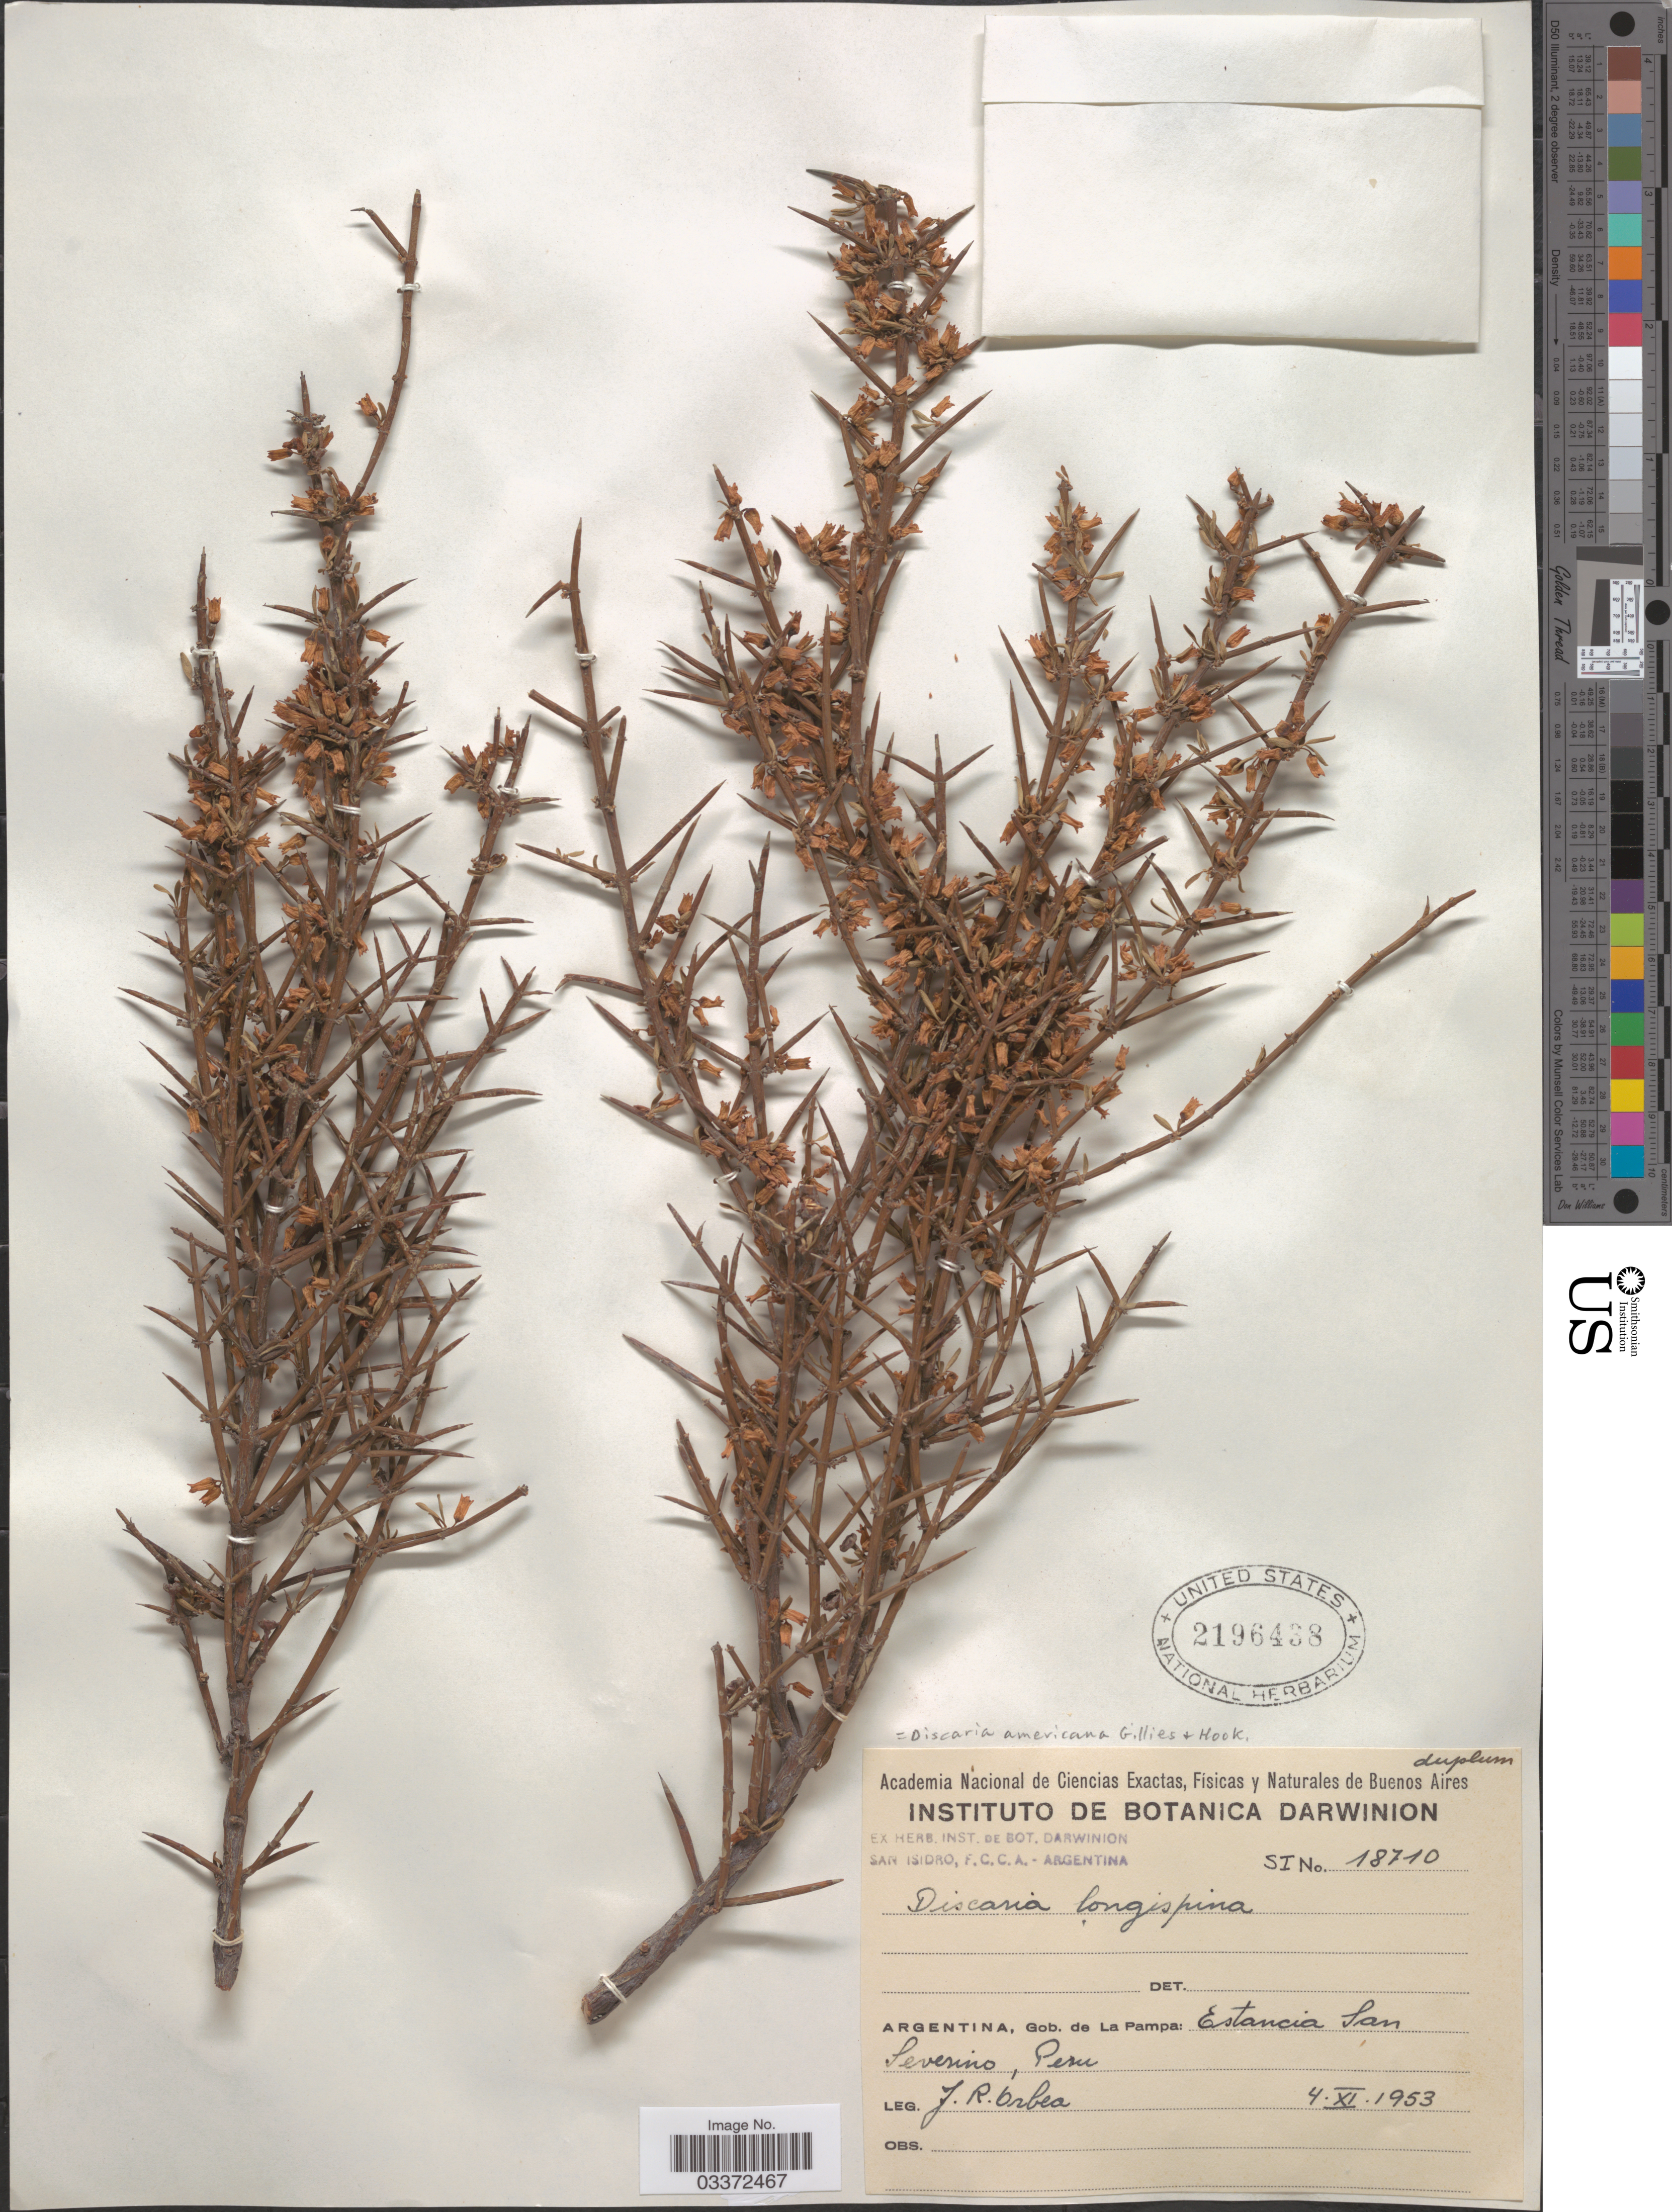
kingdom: Plantae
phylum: Tracheophyta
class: Magnoliopsida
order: Rosales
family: Rhamnaceae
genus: Discaria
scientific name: Discaria americana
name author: Gillies & Hook.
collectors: J. Orbea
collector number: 18710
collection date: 1953-11-04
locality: Argentina, Gob. de La Pampa: Estancia San Severino, Peru.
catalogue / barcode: US 2196438